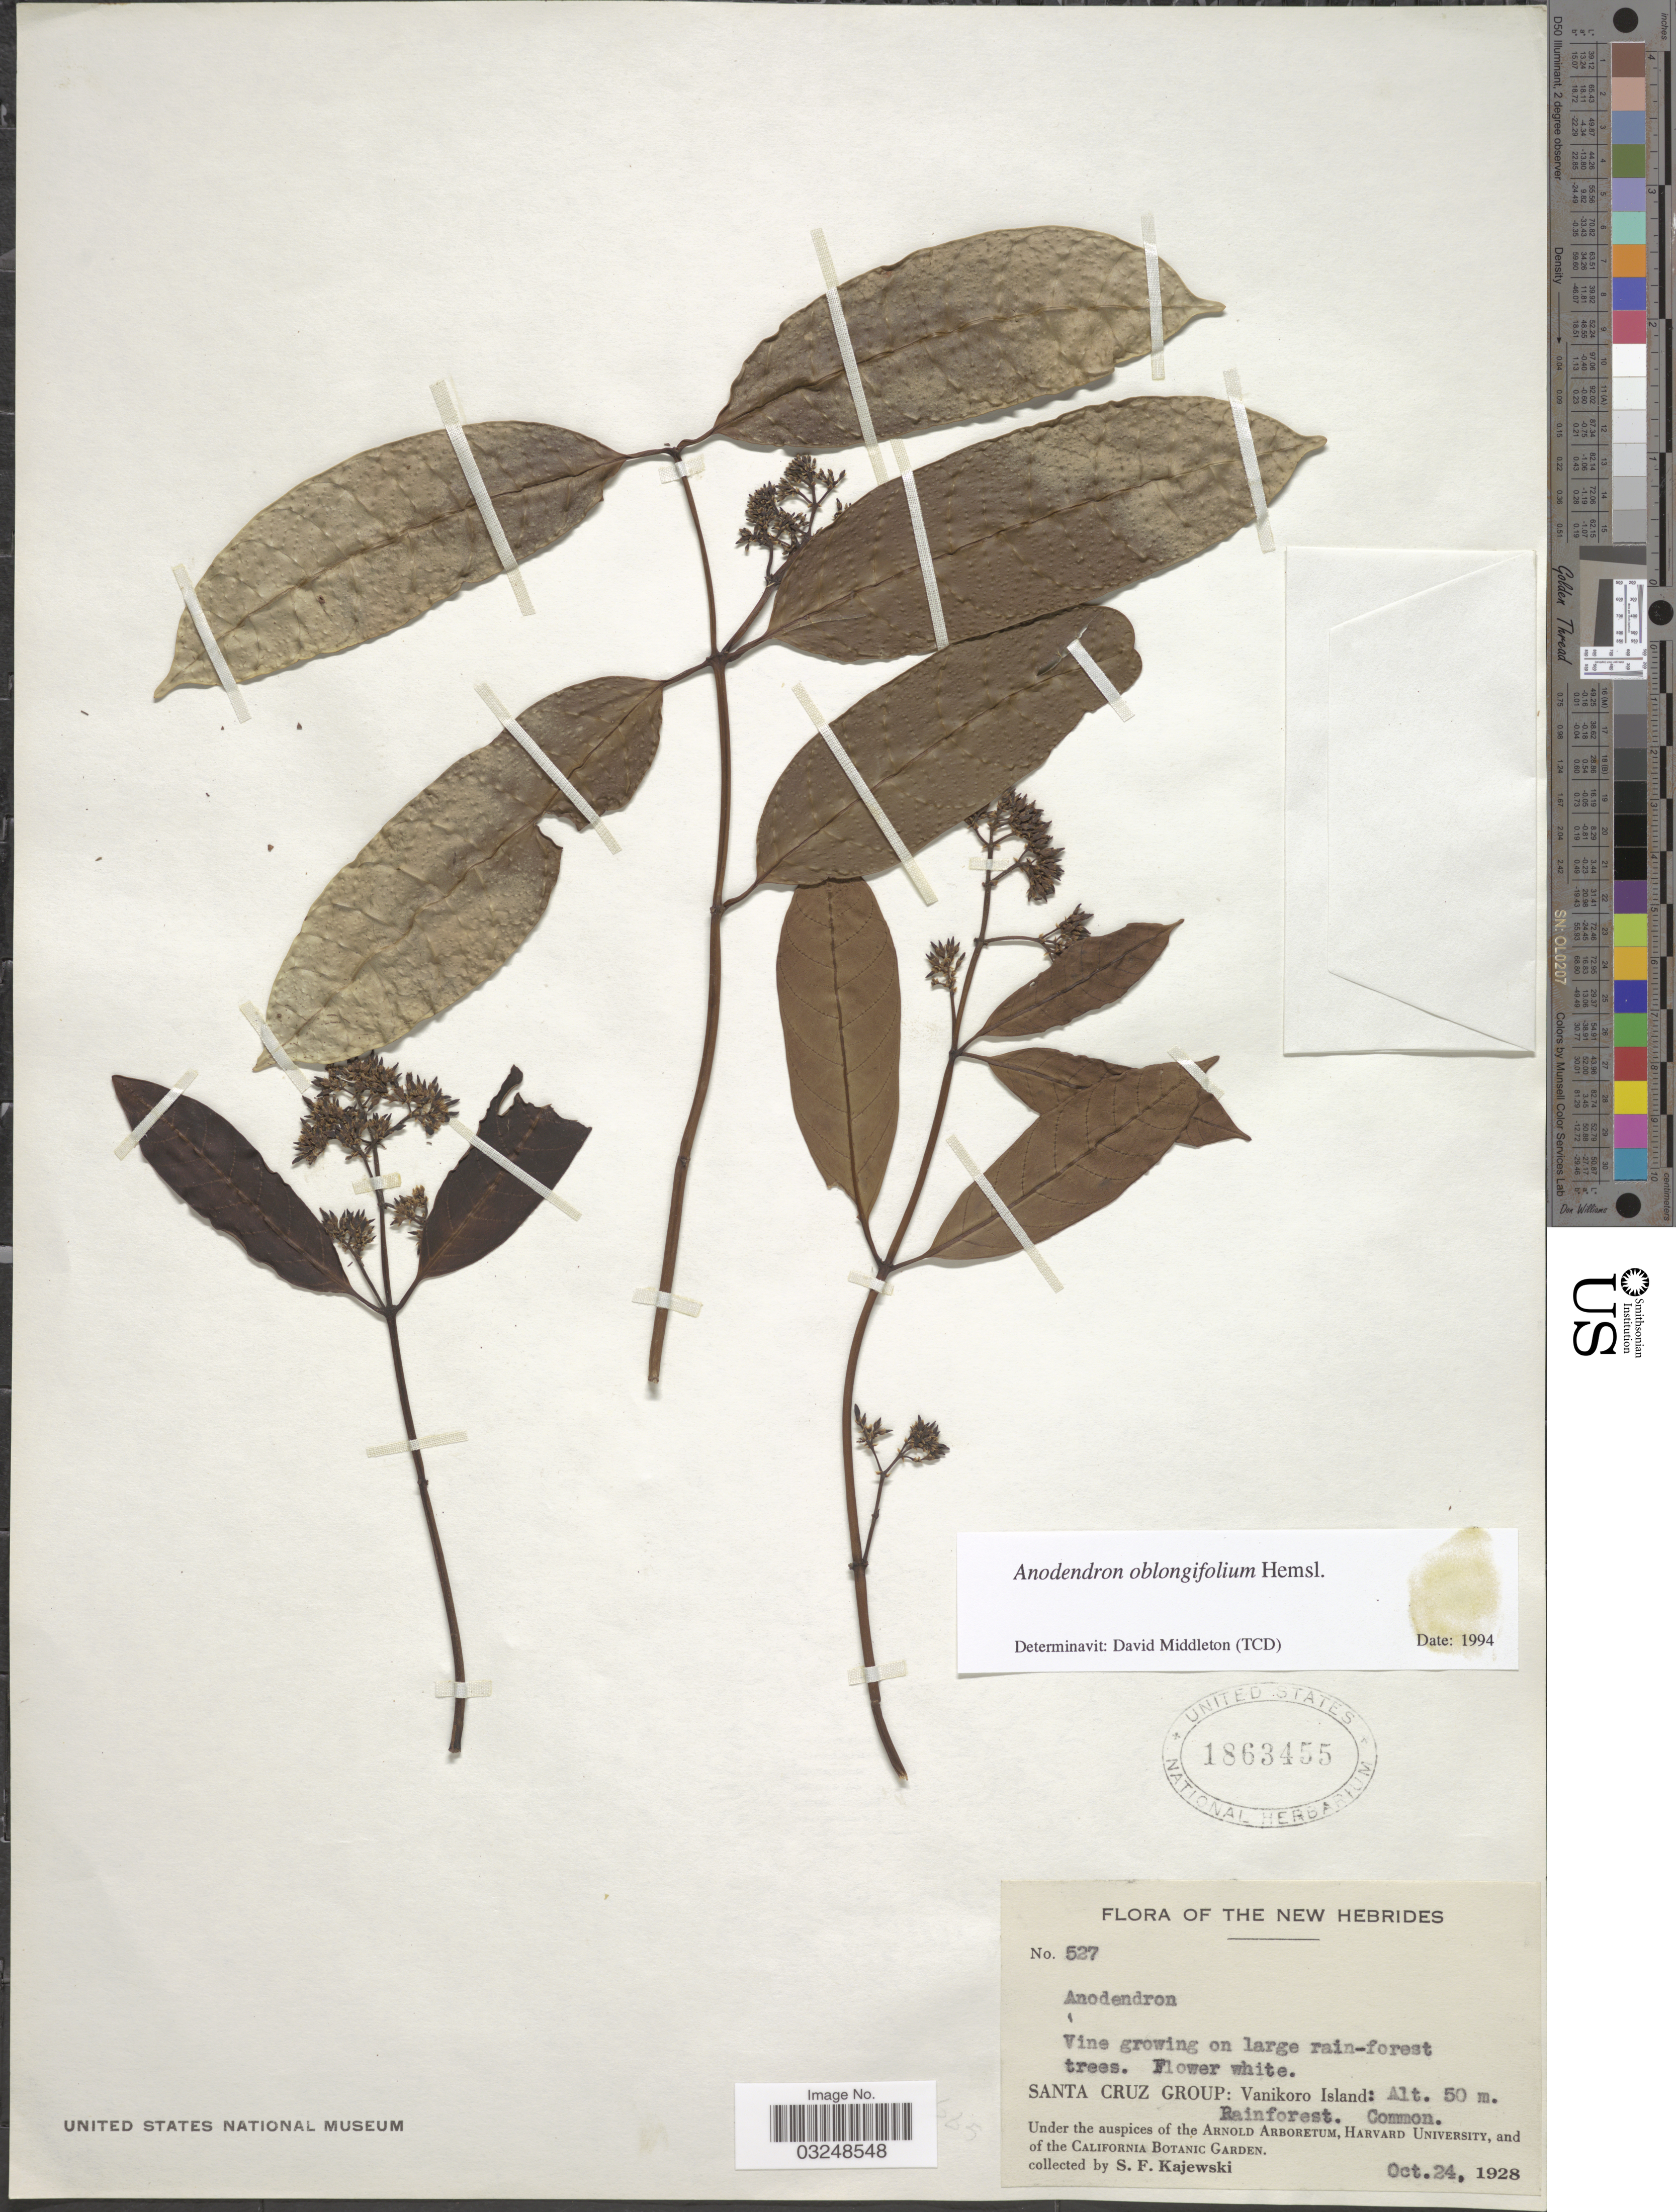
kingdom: Plantae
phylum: Tracheophyta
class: Magnoliopsida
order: Gentianales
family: Apocynaceae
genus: Anodendron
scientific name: Anodendron oblongifolium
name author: Hemsl.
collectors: S. Kajewski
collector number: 527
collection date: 1928-10-24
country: Solomon Islands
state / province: Santa Cruz Is.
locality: The New Hebrides, Santa Cruz Group: Vanikoro Island, Rainforest.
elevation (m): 50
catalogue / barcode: US 1863455